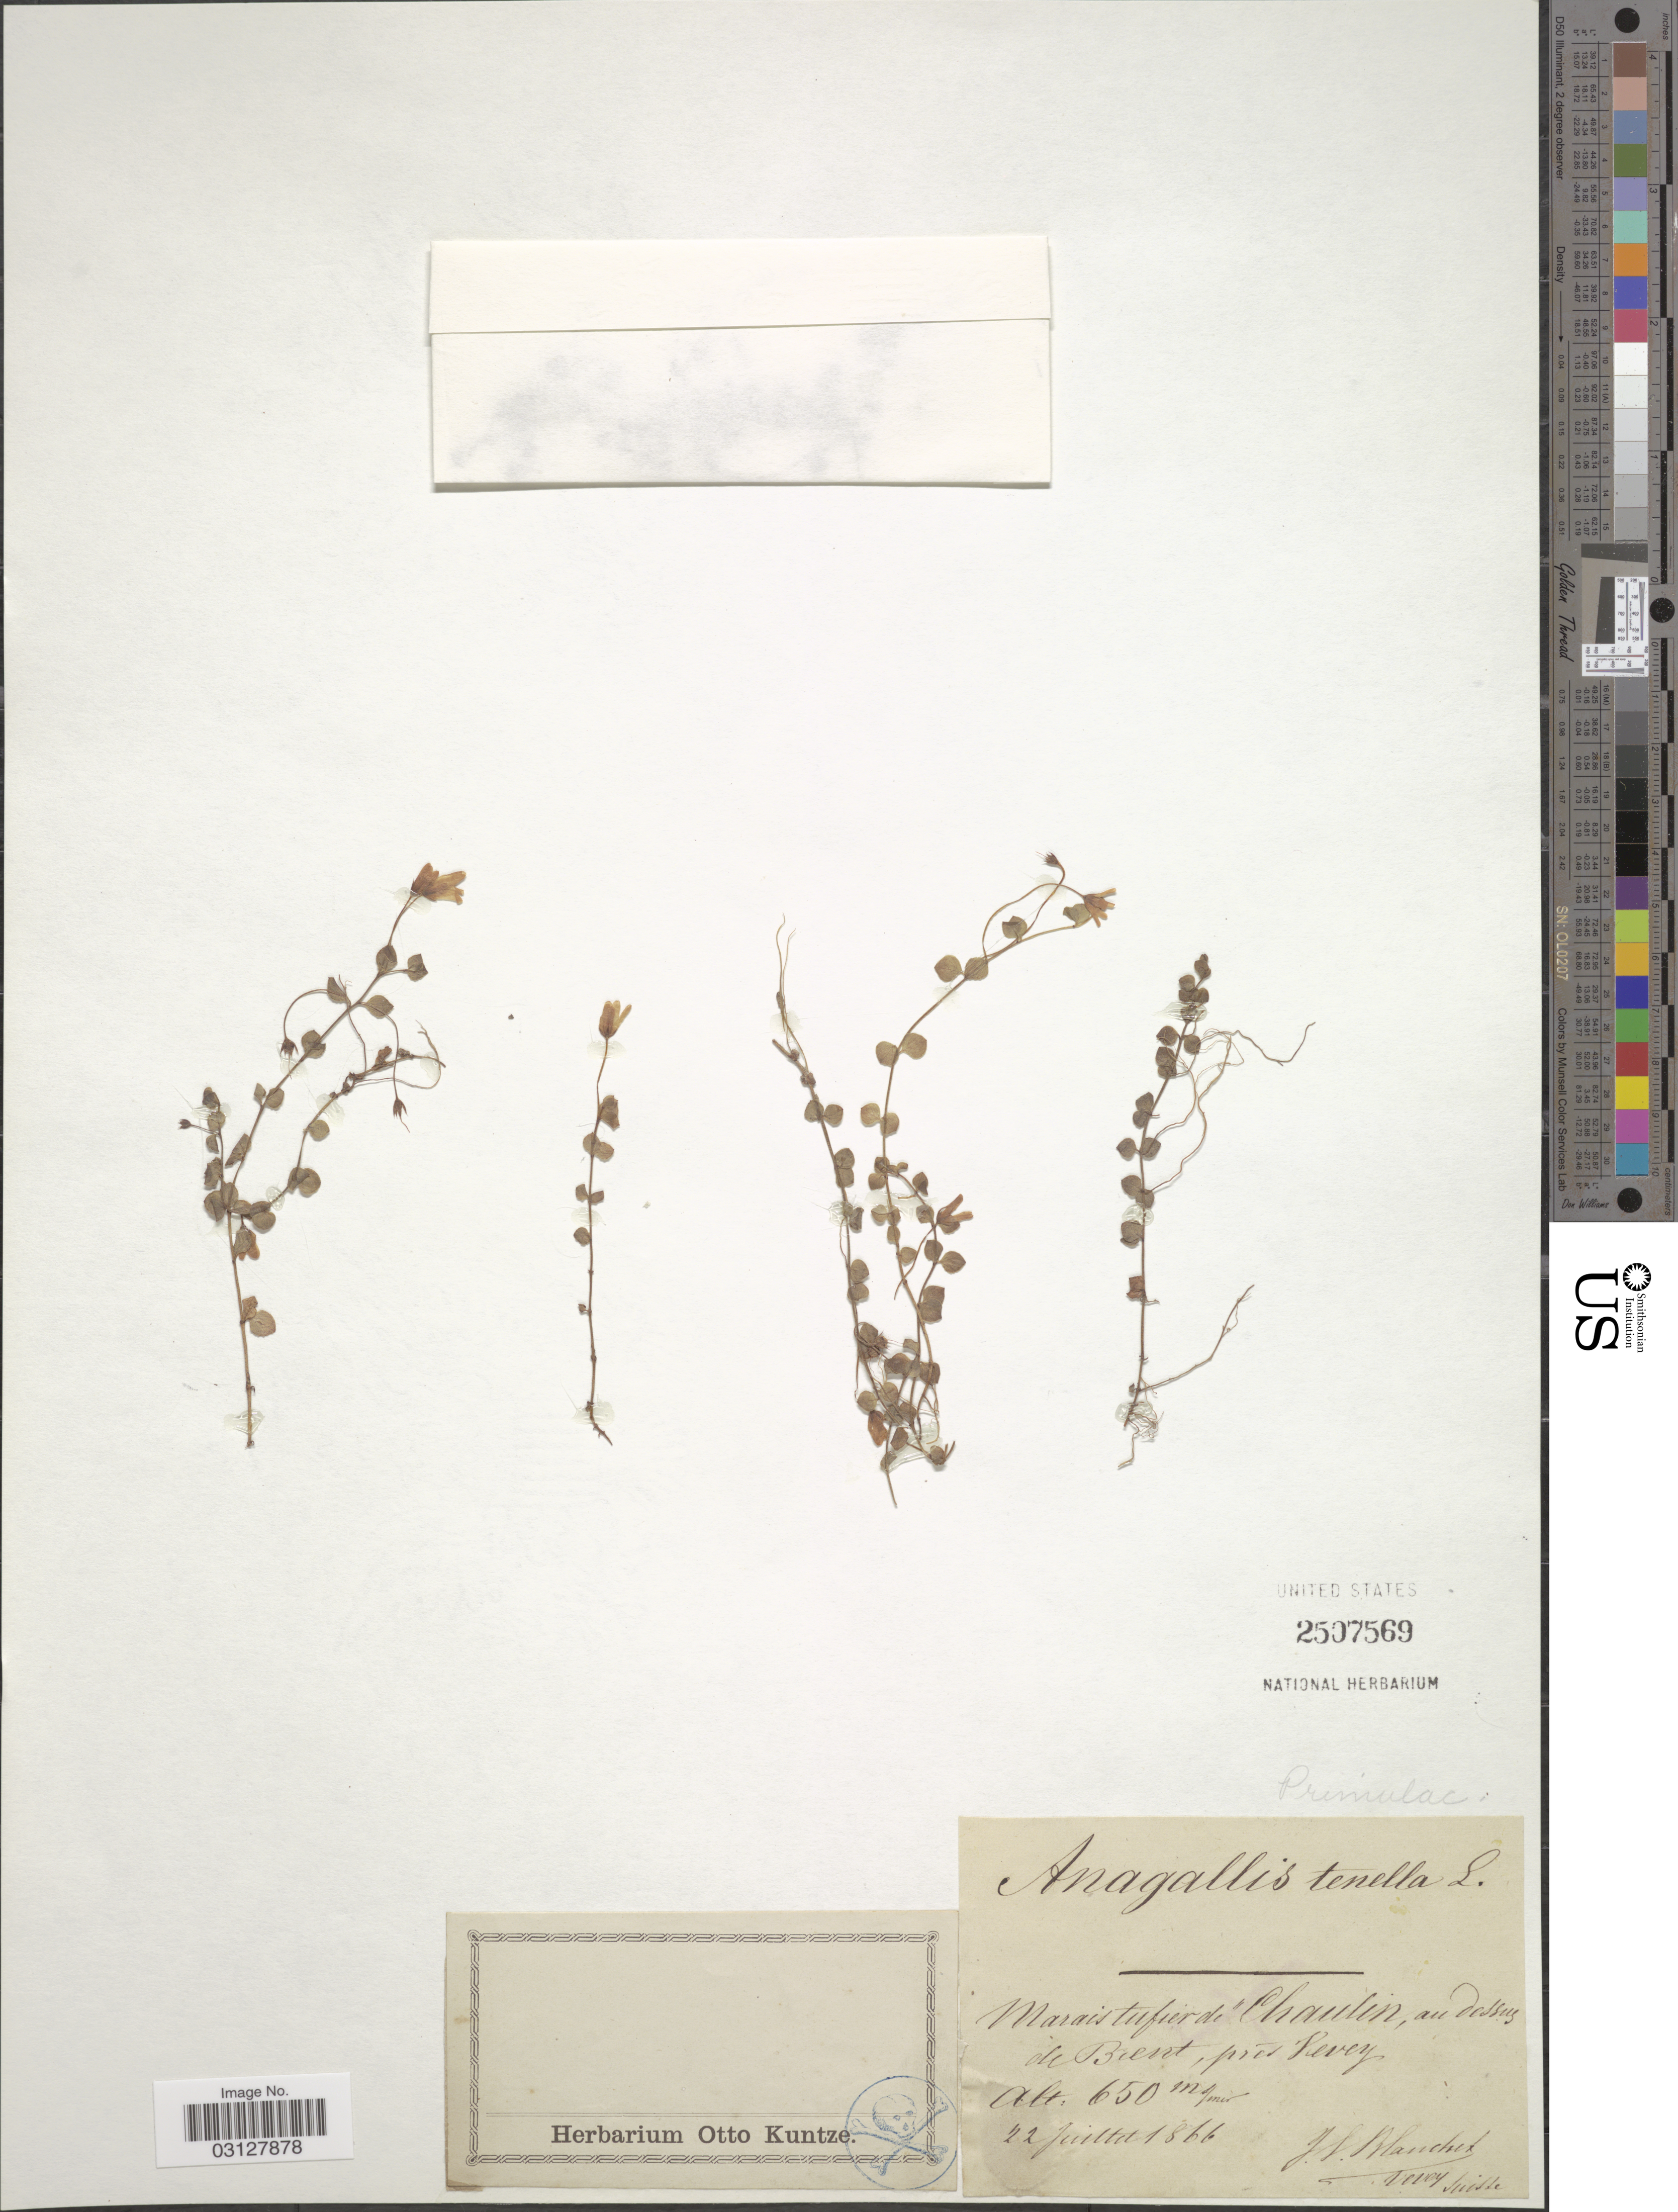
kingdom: Plantae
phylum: Tracheophyta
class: Magnoliopsida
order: Ericales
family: Primulaceae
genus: Anagallis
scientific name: Anagallis tenella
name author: (L.) L.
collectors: J. Blanchet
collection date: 1866-07-22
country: Switzerland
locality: Marais tufier de Chaulin, au dessus de Brent, prés Vevey.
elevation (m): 650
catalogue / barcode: US 2507569